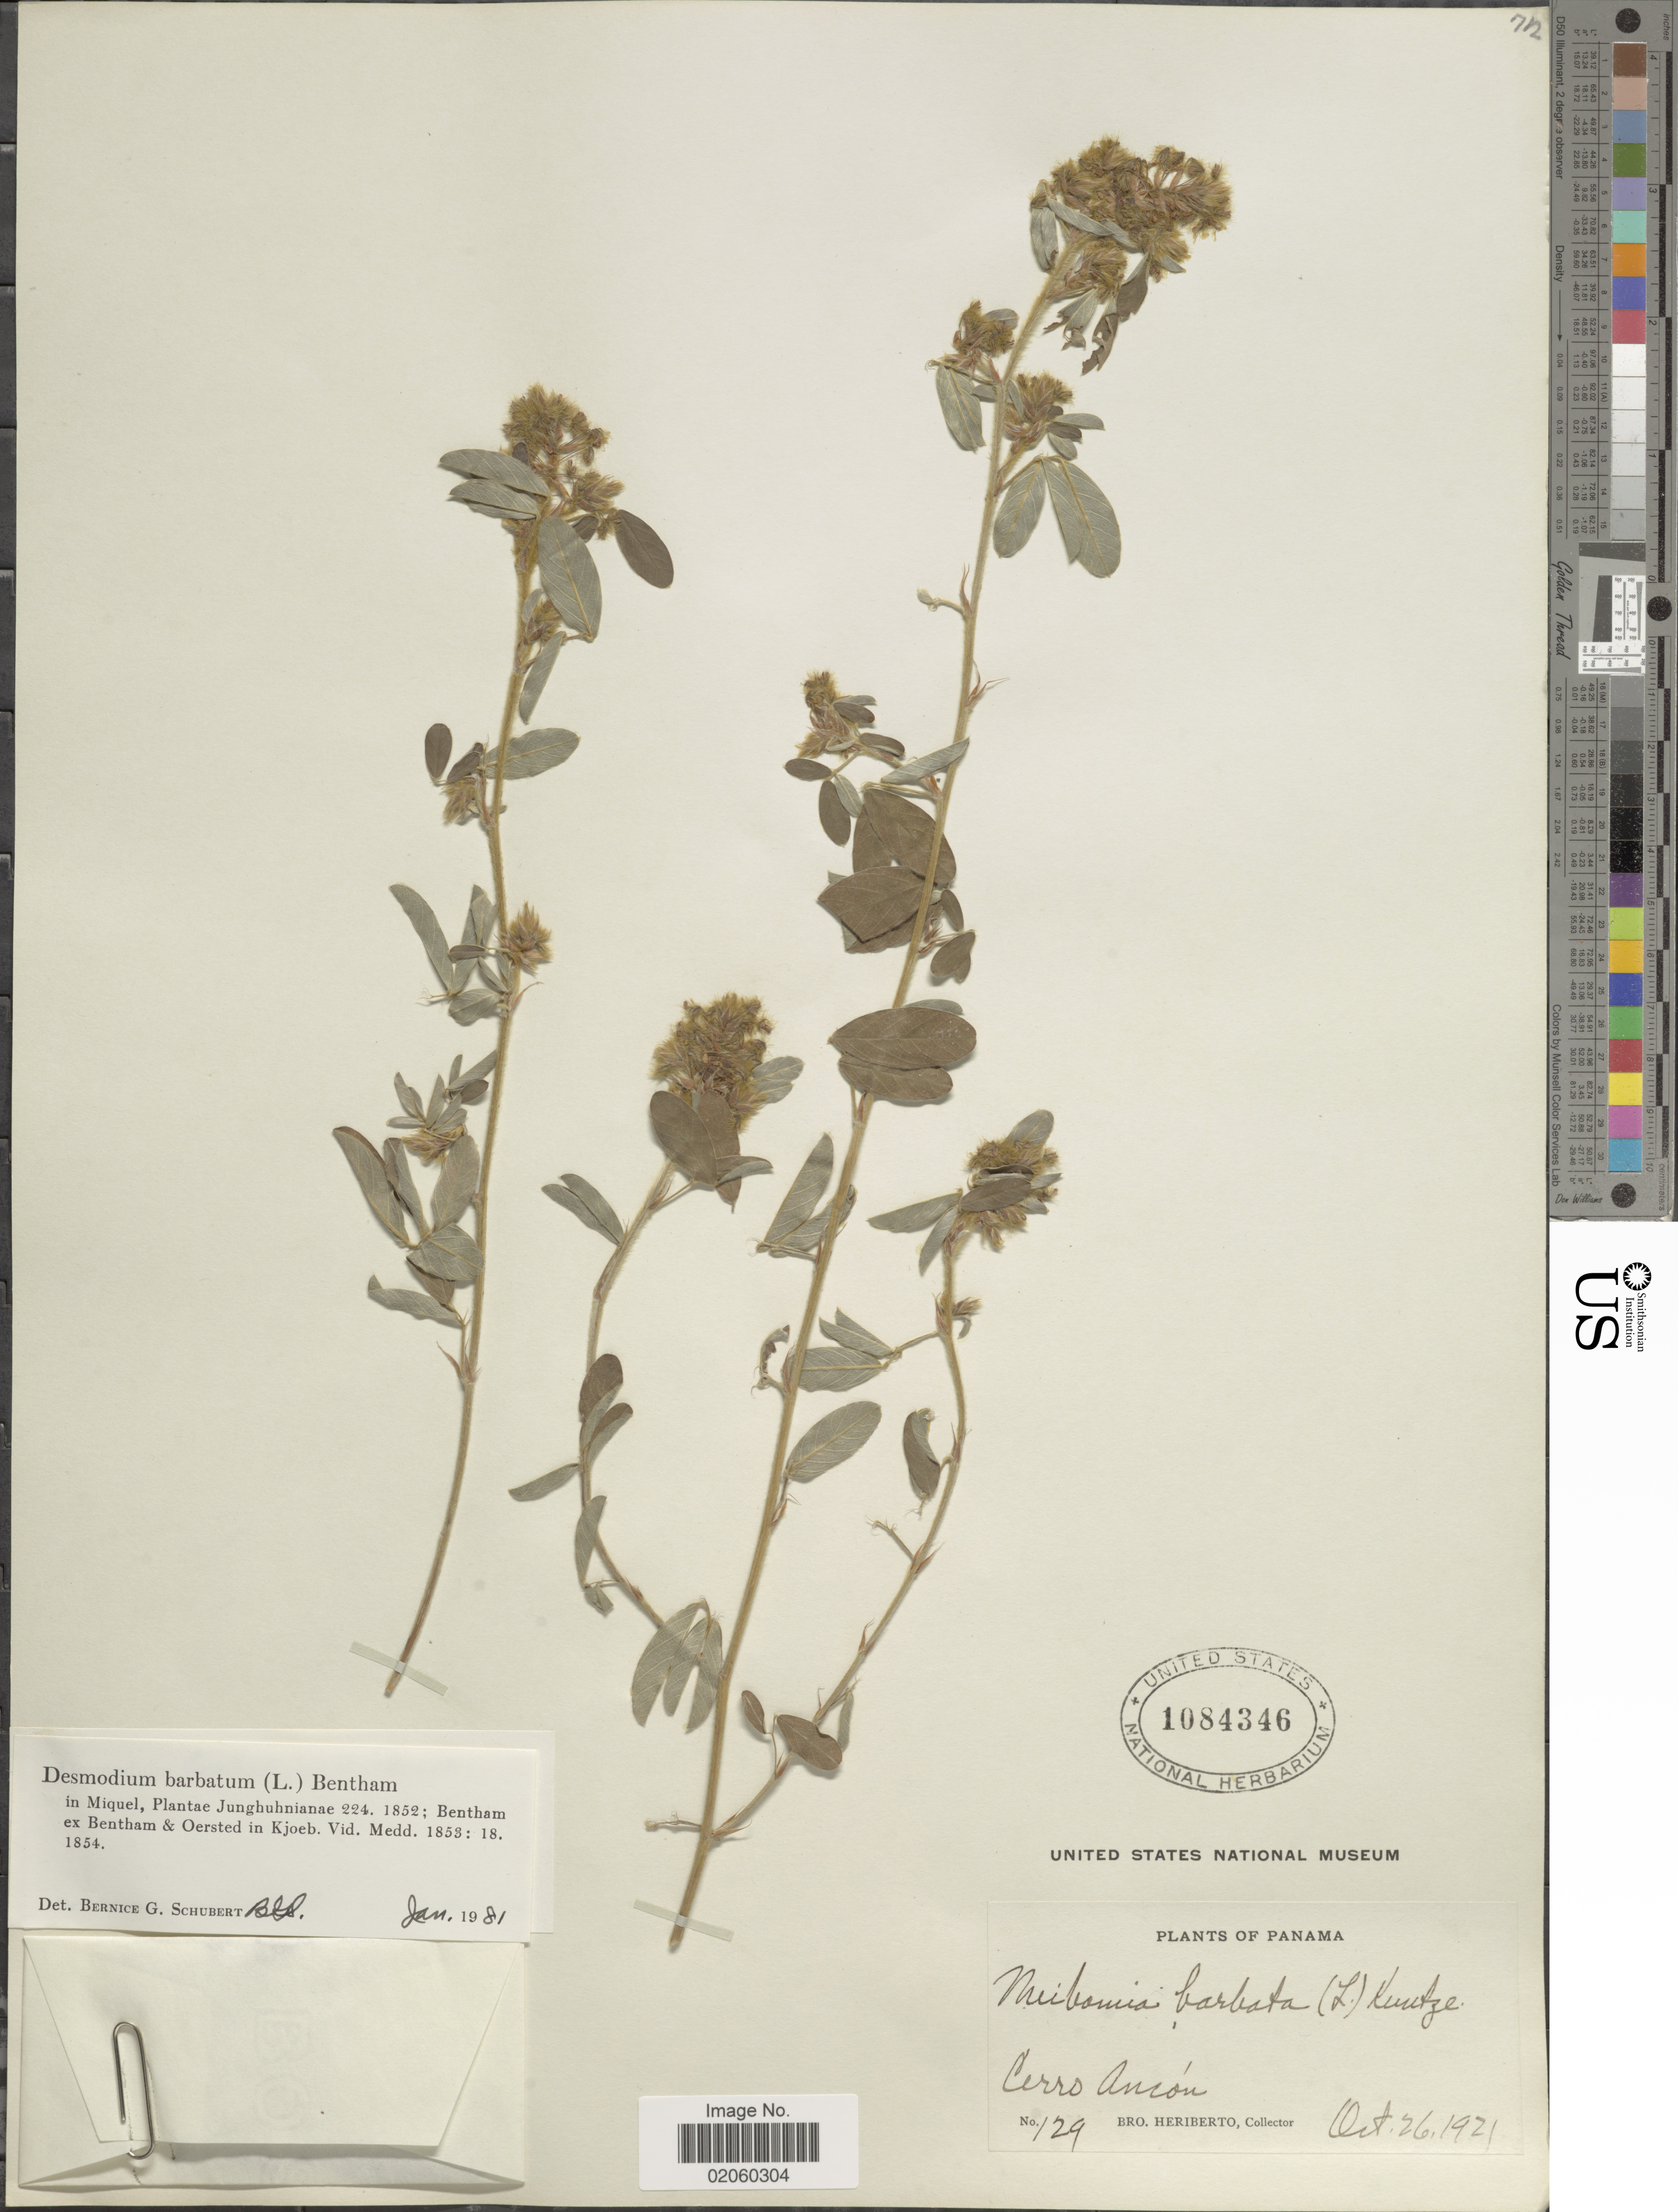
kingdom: Plantae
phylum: Tracheophyta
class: Magnoliopsida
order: Fabales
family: Fabaceae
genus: Grona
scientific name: Grona barbata var. barbata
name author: (L.) H. Ohashi & K. Ohashi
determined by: Strong, Mark T., (BOT), Smithsonian Institution - National Museum of Natural History (UNITED STATES)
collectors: B. Heriberto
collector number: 129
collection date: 1921-10-26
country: Panama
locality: Cerro Ancon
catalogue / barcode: US 1084346